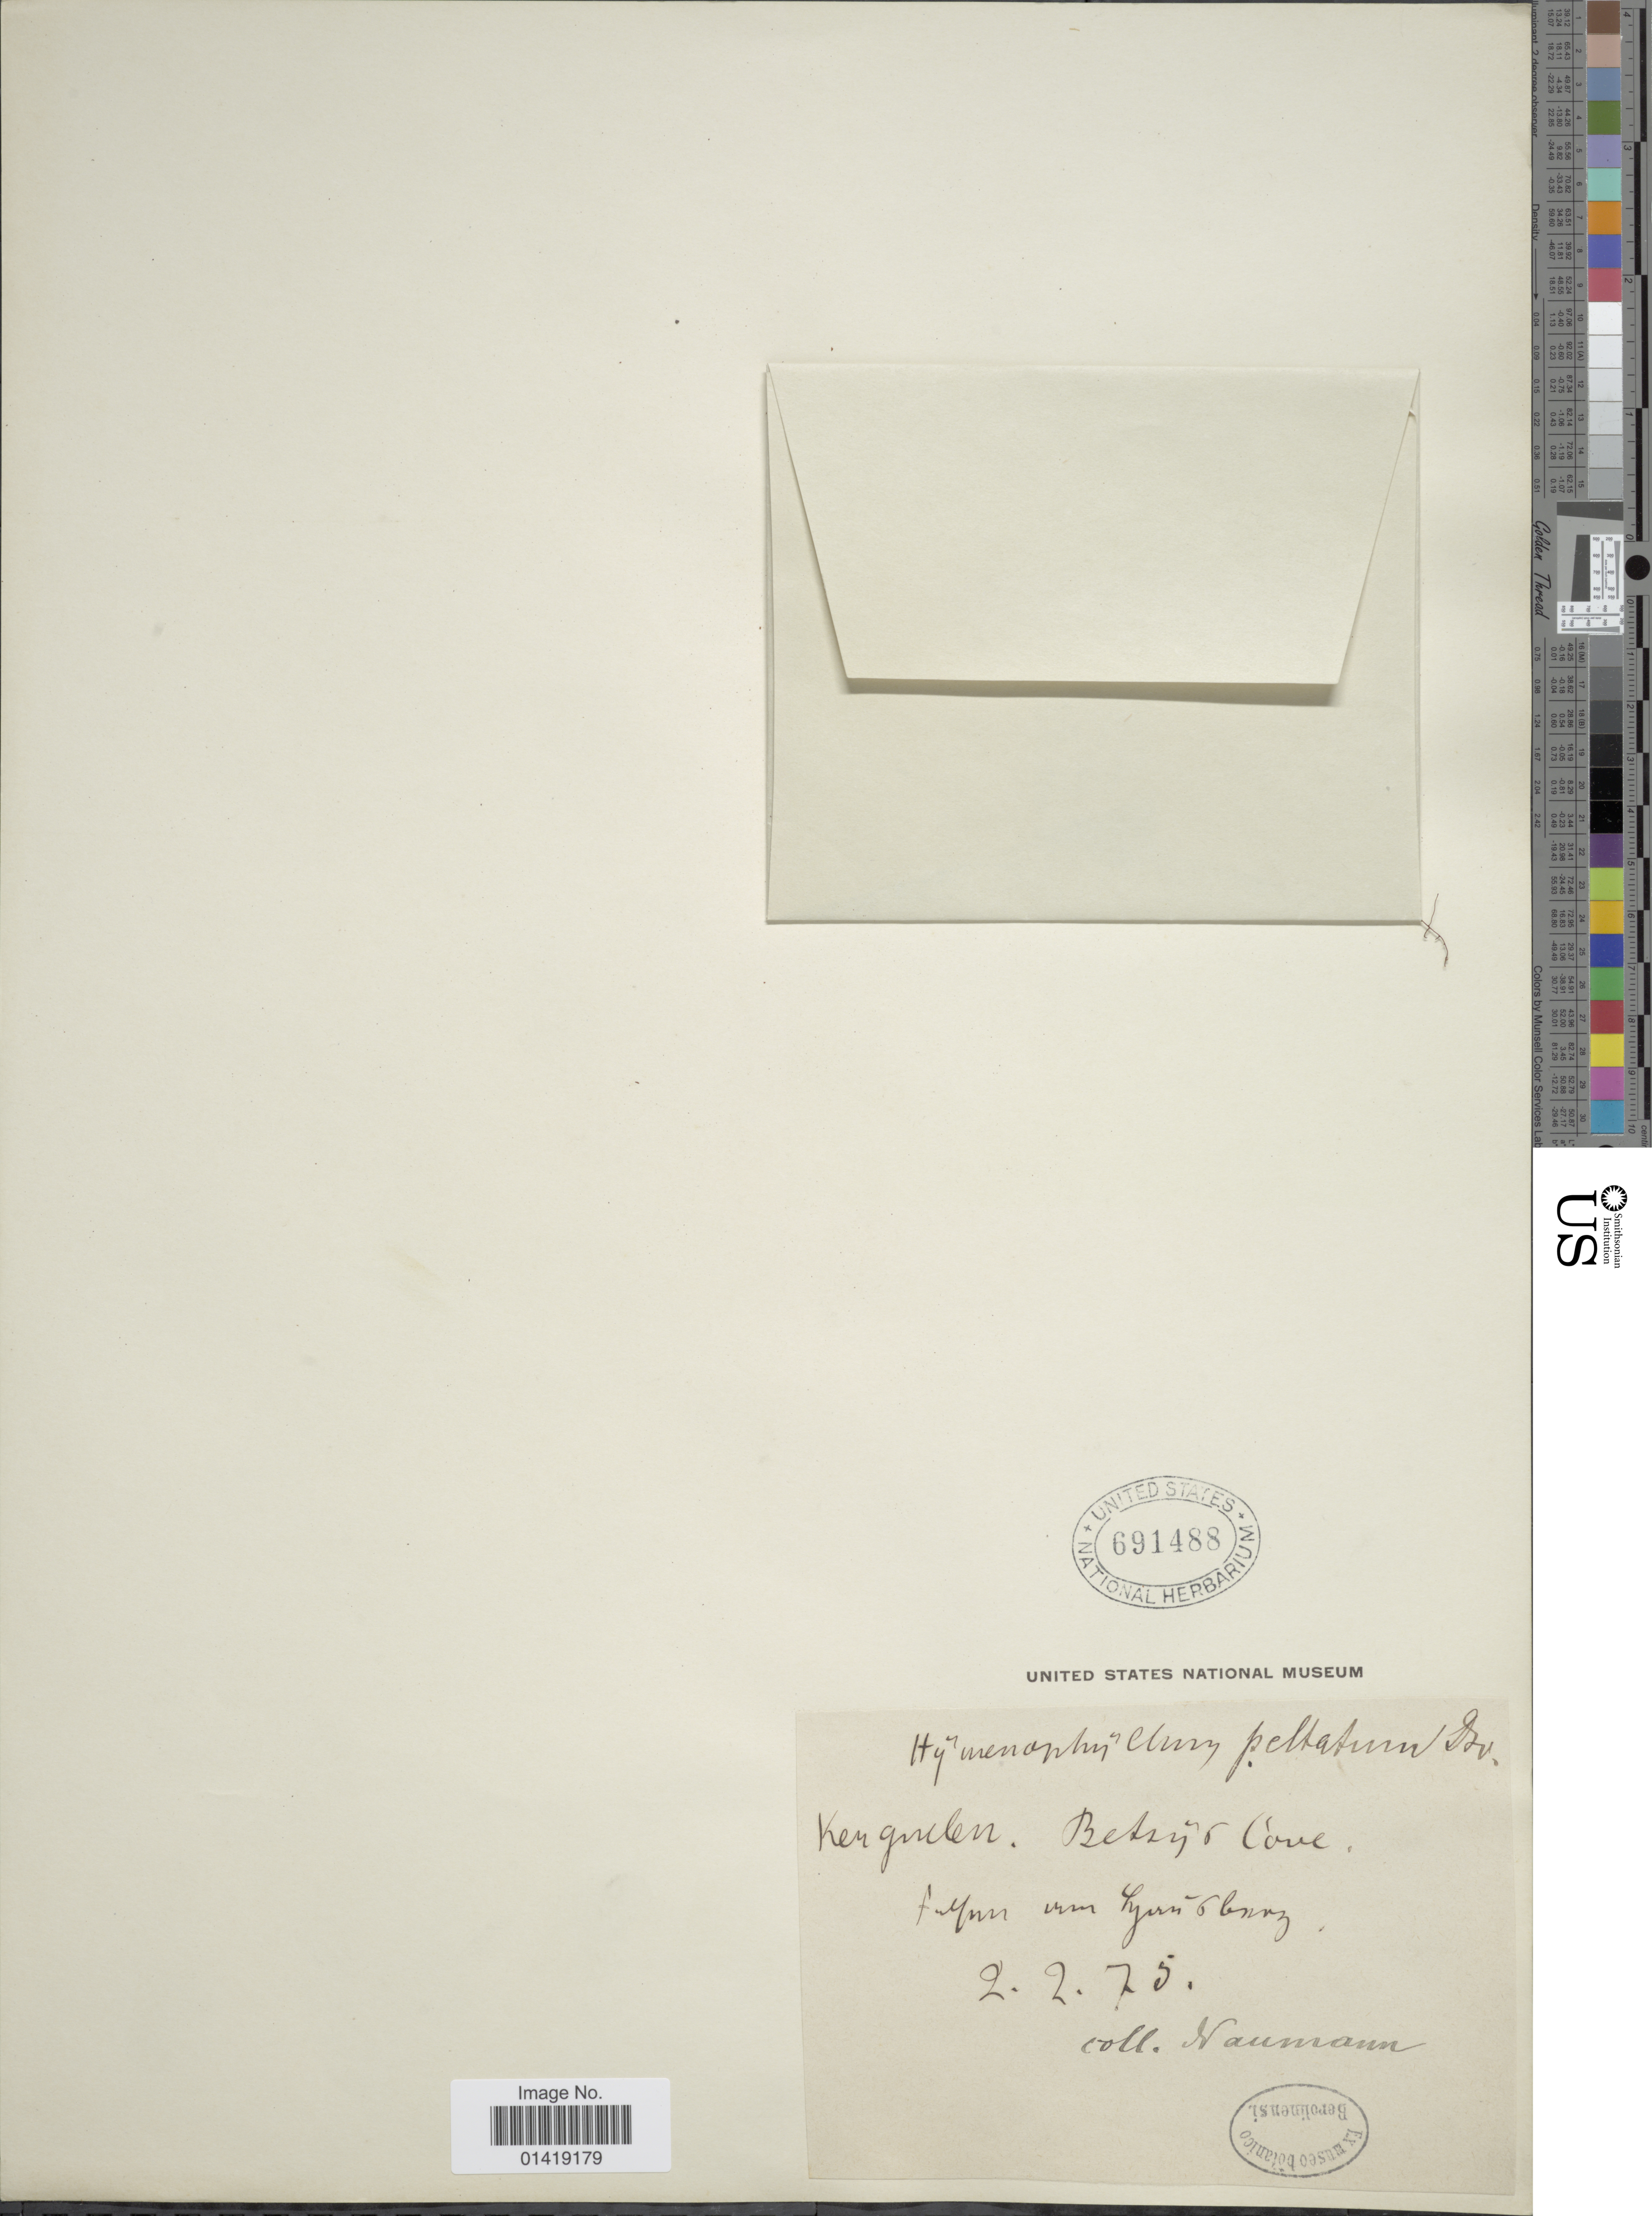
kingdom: Plantae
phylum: Tracheophyta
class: Polypodiopsida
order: Hymenophyllales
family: Hymenophyllaceae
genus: Hymenophyllum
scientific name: Hymenophyllum peltatum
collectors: -. Naumann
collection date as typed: Transcribed d/m/y: 2/2/75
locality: Kengulen Betsijt Cove fuyun ljernburg [interpreted]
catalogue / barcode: US 691488